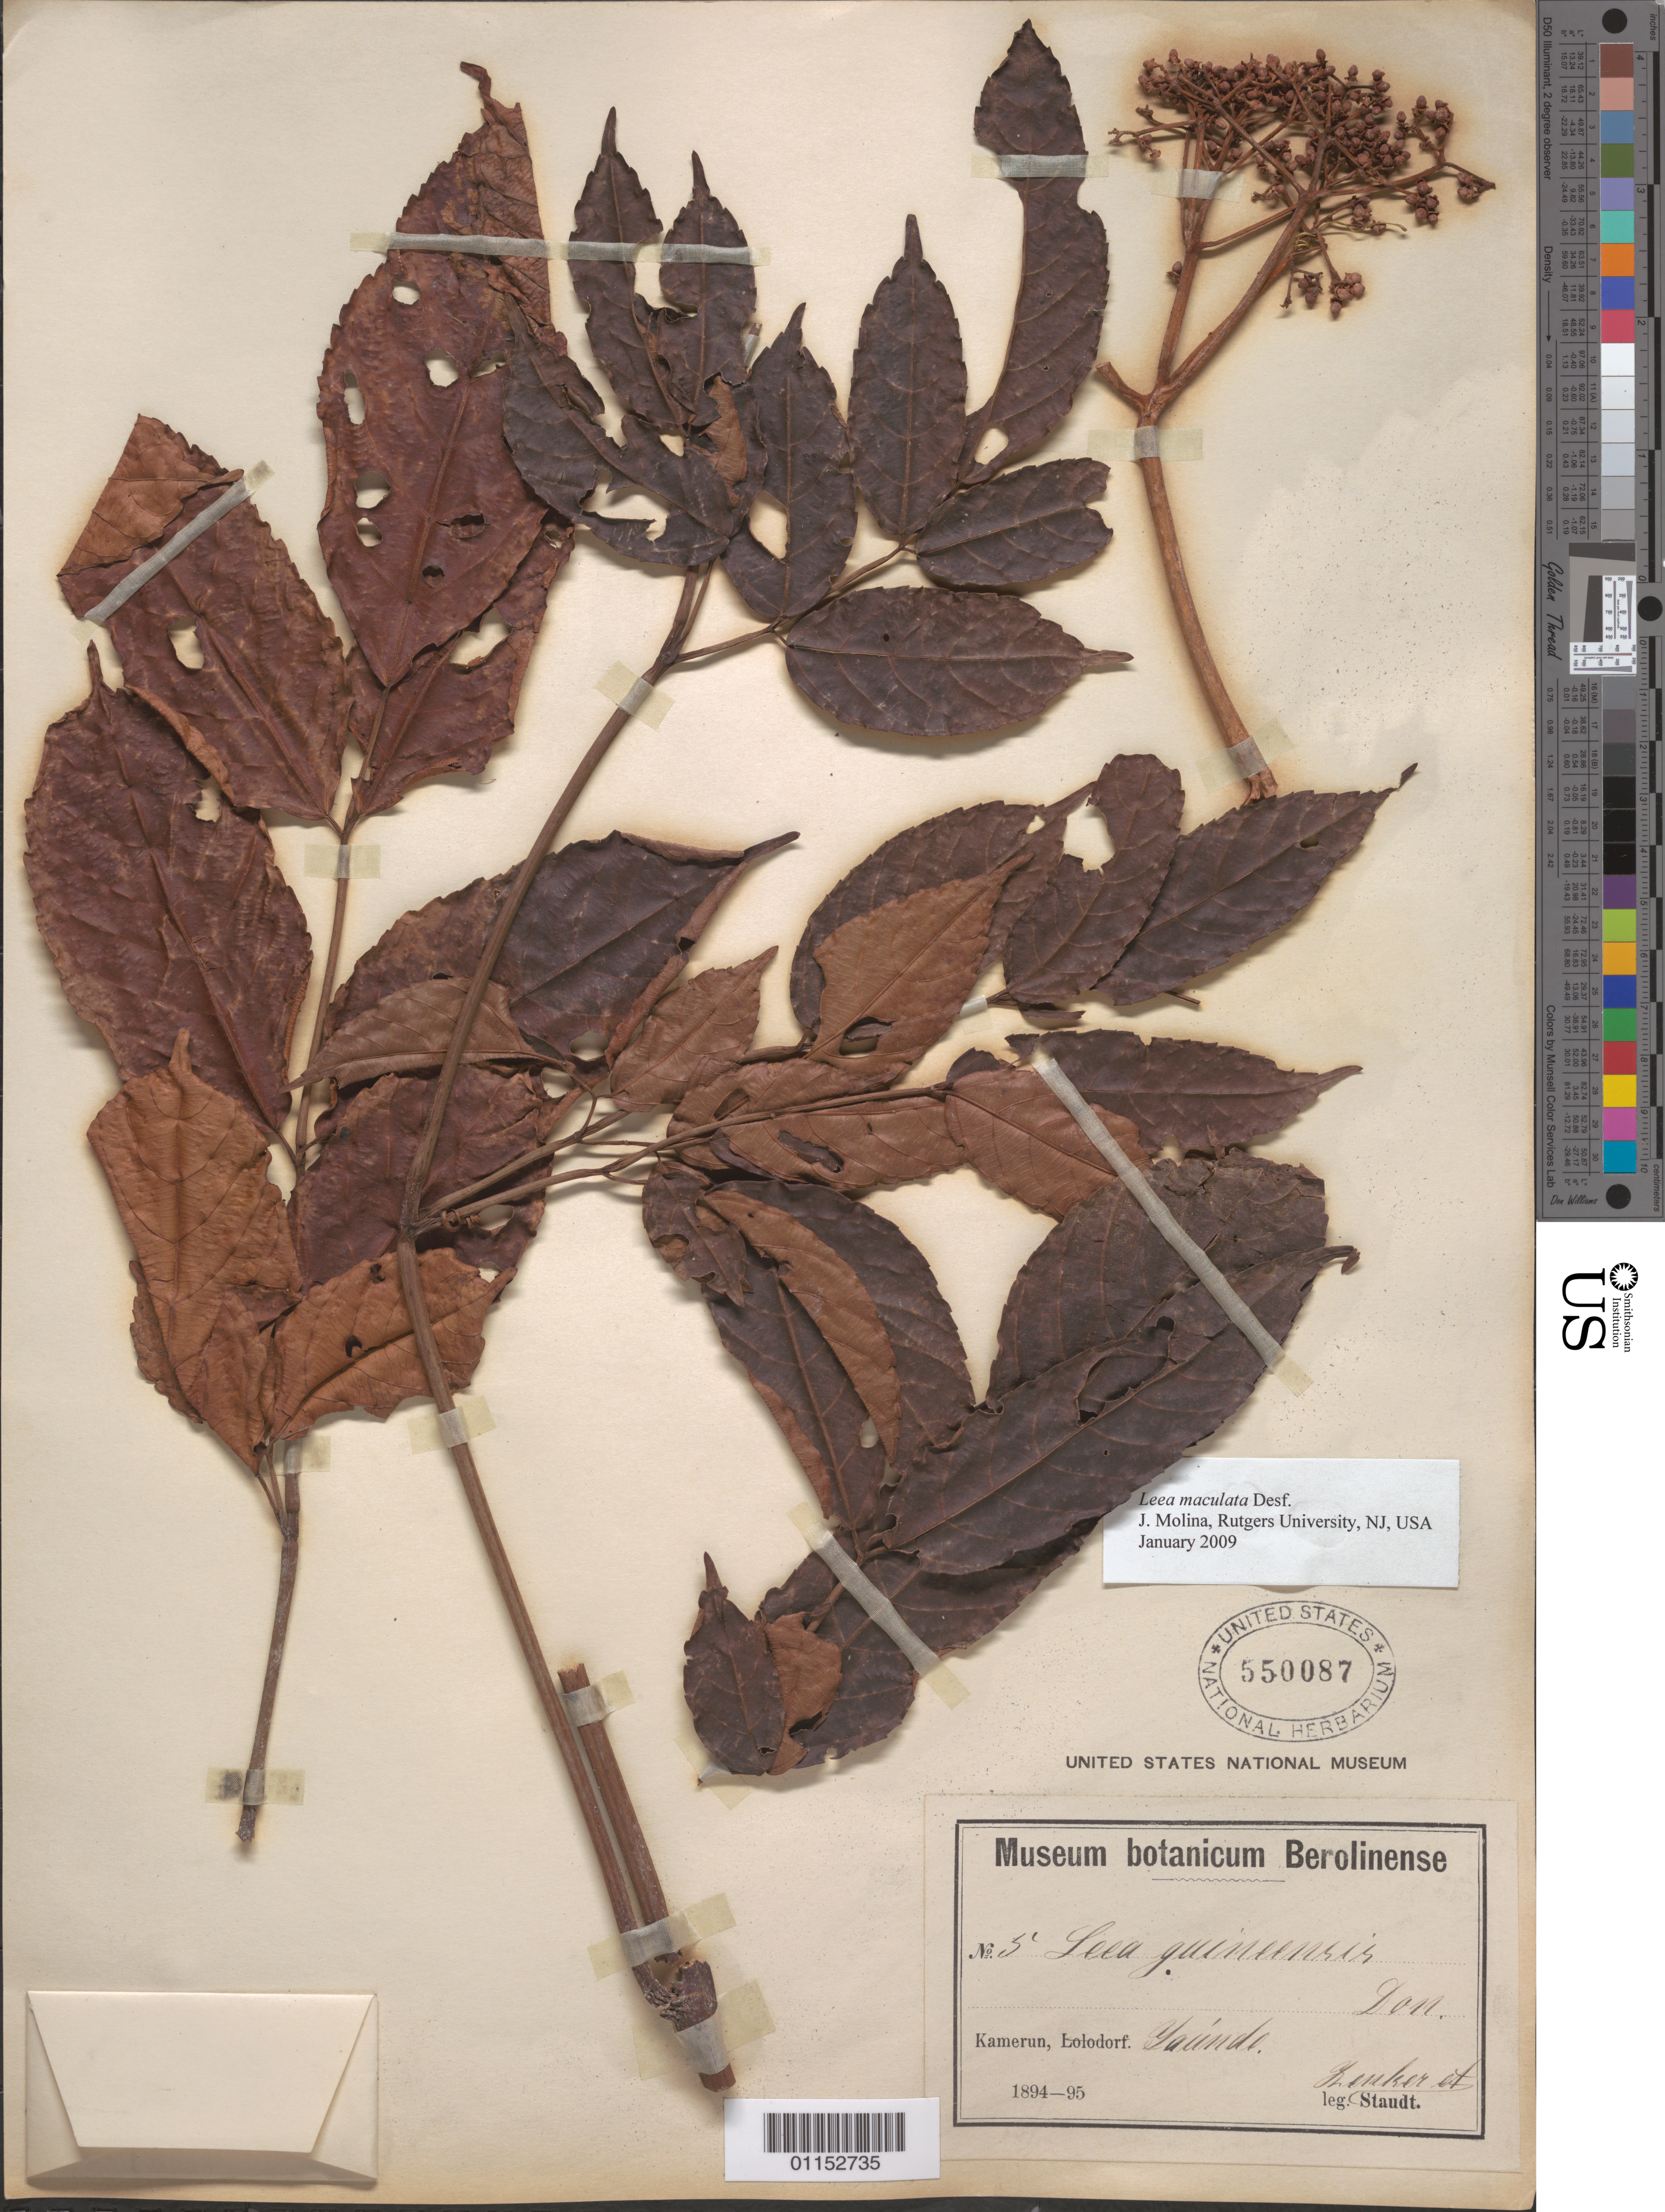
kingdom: Plantae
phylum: Tracheophyta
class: Magnoliopsida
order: Vitales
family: Vitaceae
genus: Leea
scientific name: Leea maculata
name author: Desf.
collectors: A. Staudt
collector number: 5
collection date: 1894/1895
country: Cameroon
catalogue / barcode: US 550087